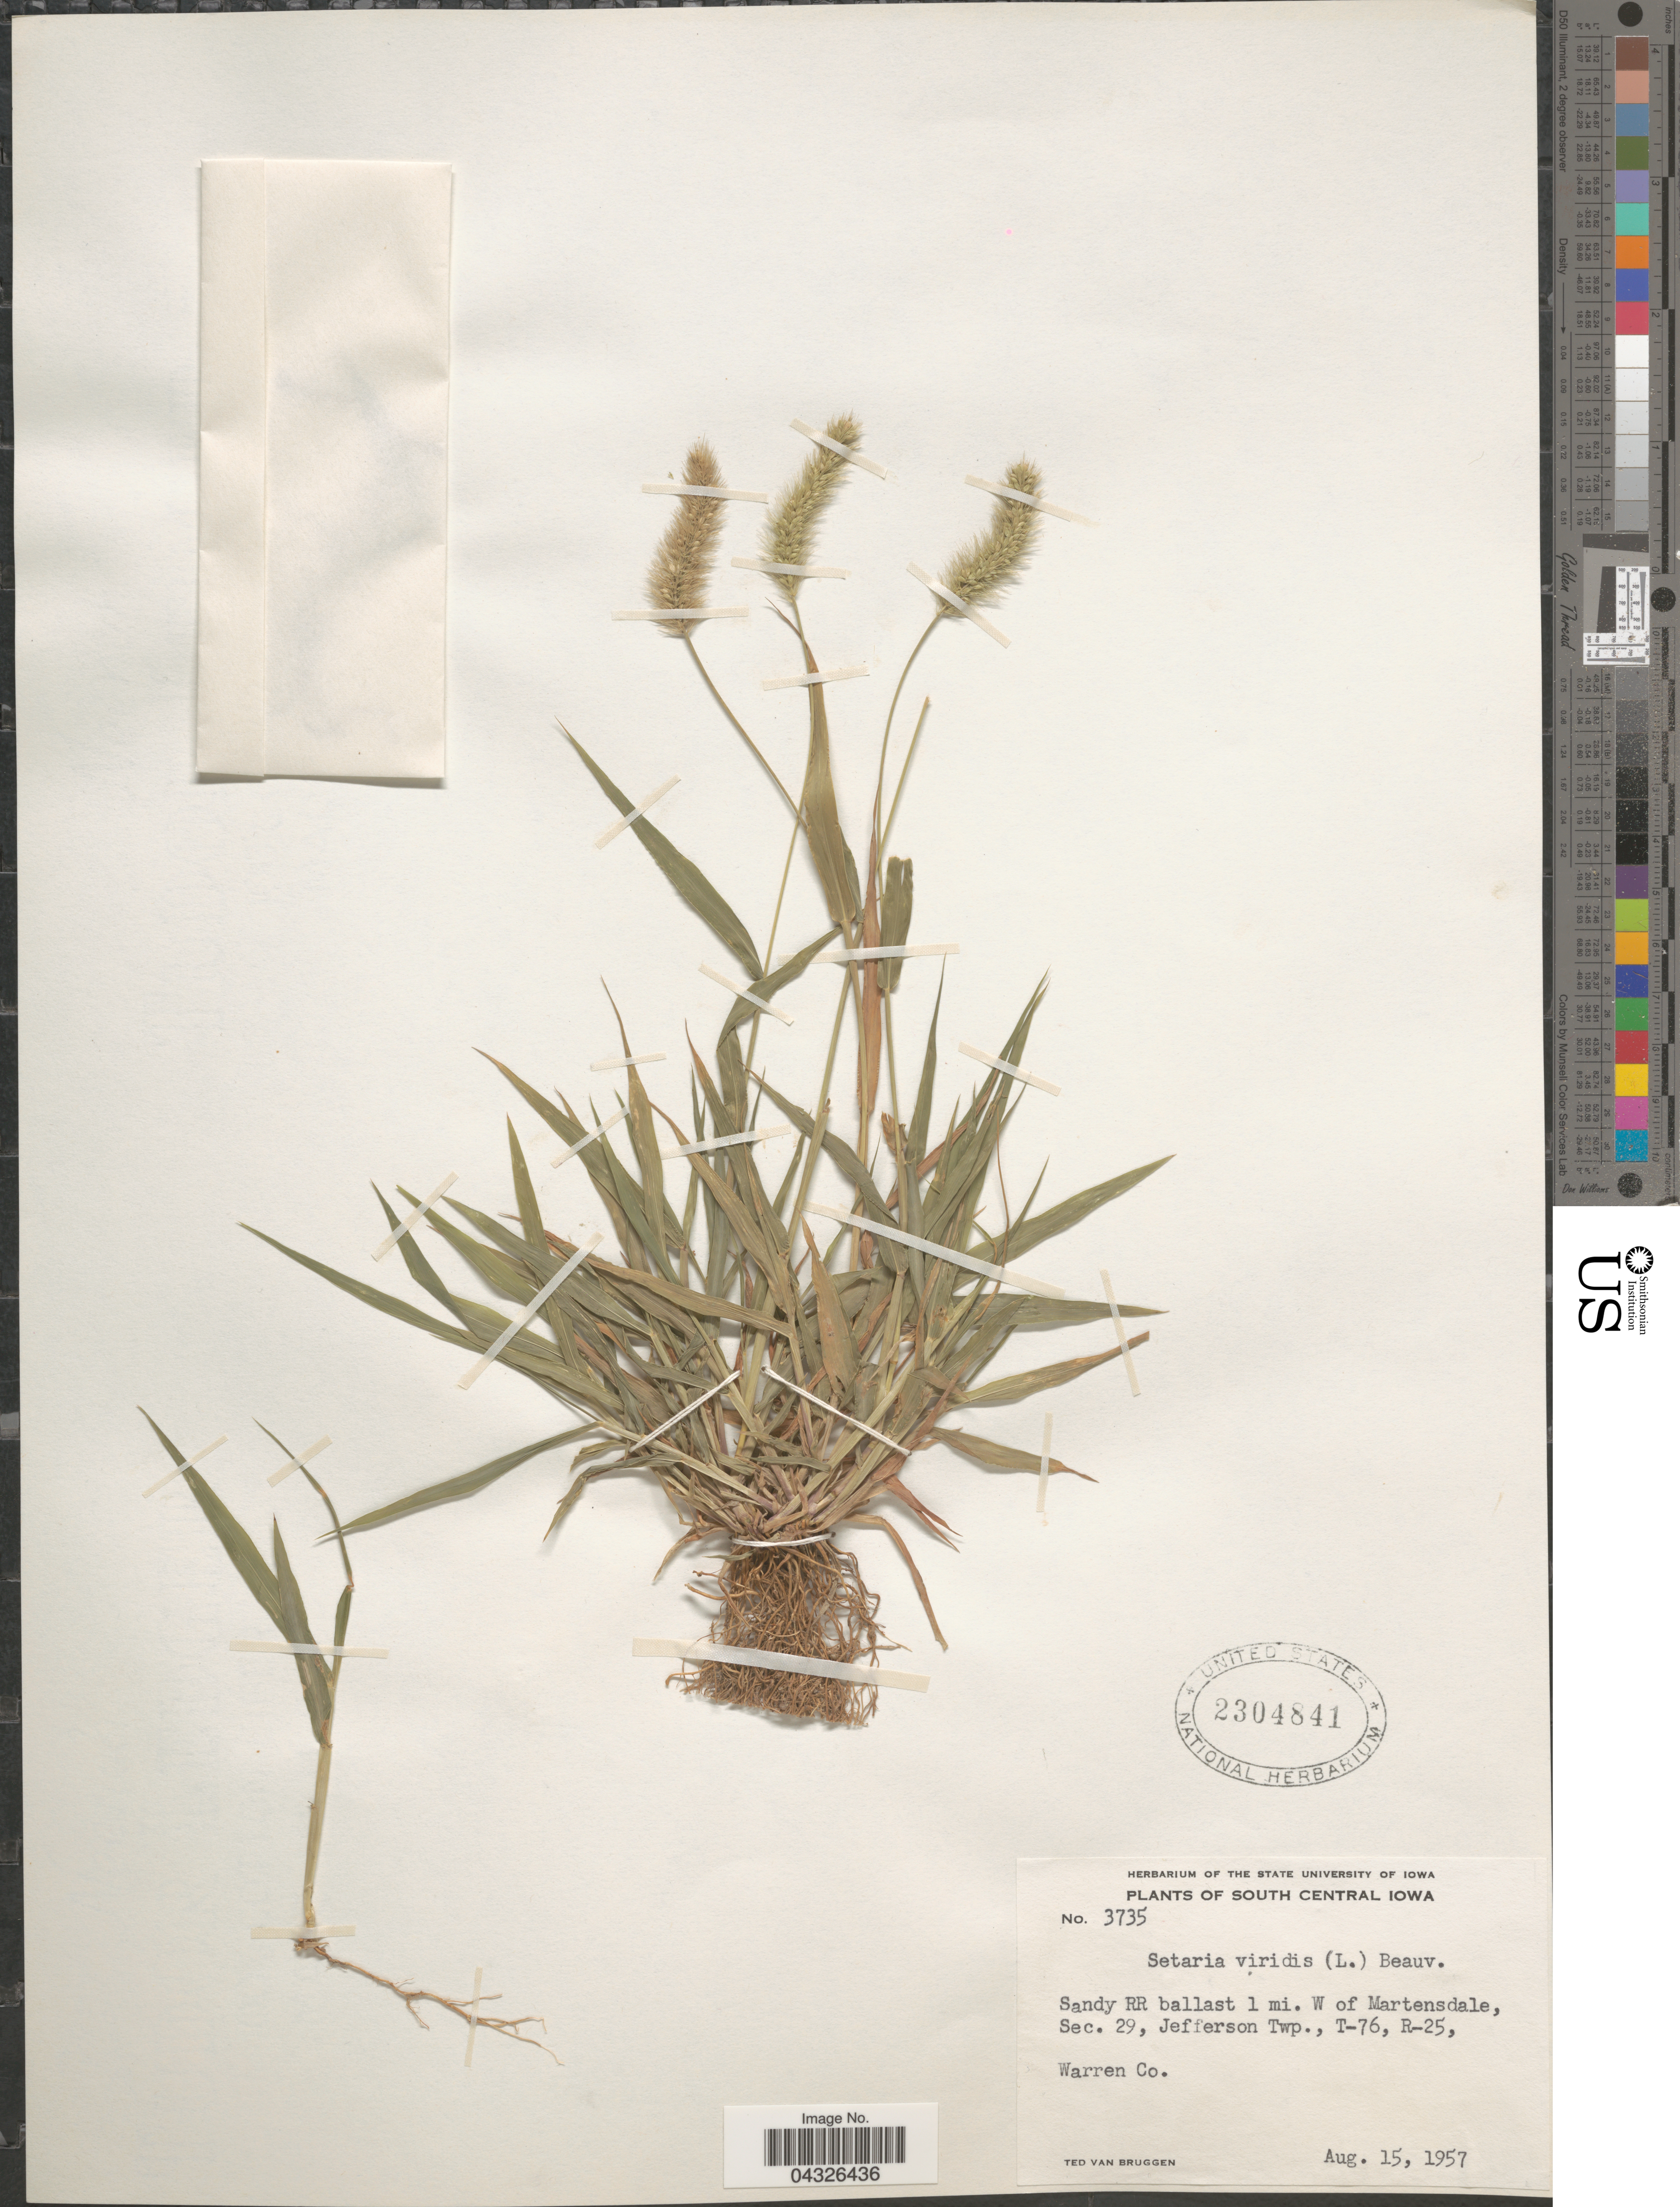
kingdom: Plantae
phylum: Tracheophyta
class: Liliopsida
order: Poales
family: Poaceae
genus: Setaria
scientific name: Setaria viridis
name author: (L.) P. Beauv.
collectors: T. van Bruggen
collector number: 3735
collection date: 1957-08-15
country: United States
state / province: Iowa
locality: South Central Iowa. Sandy RR ballast 1 mi. W of Martensdale, Sec. 29, Jefferson Twp., T-76, R-25, Warren Co.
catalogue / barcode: US 2304841